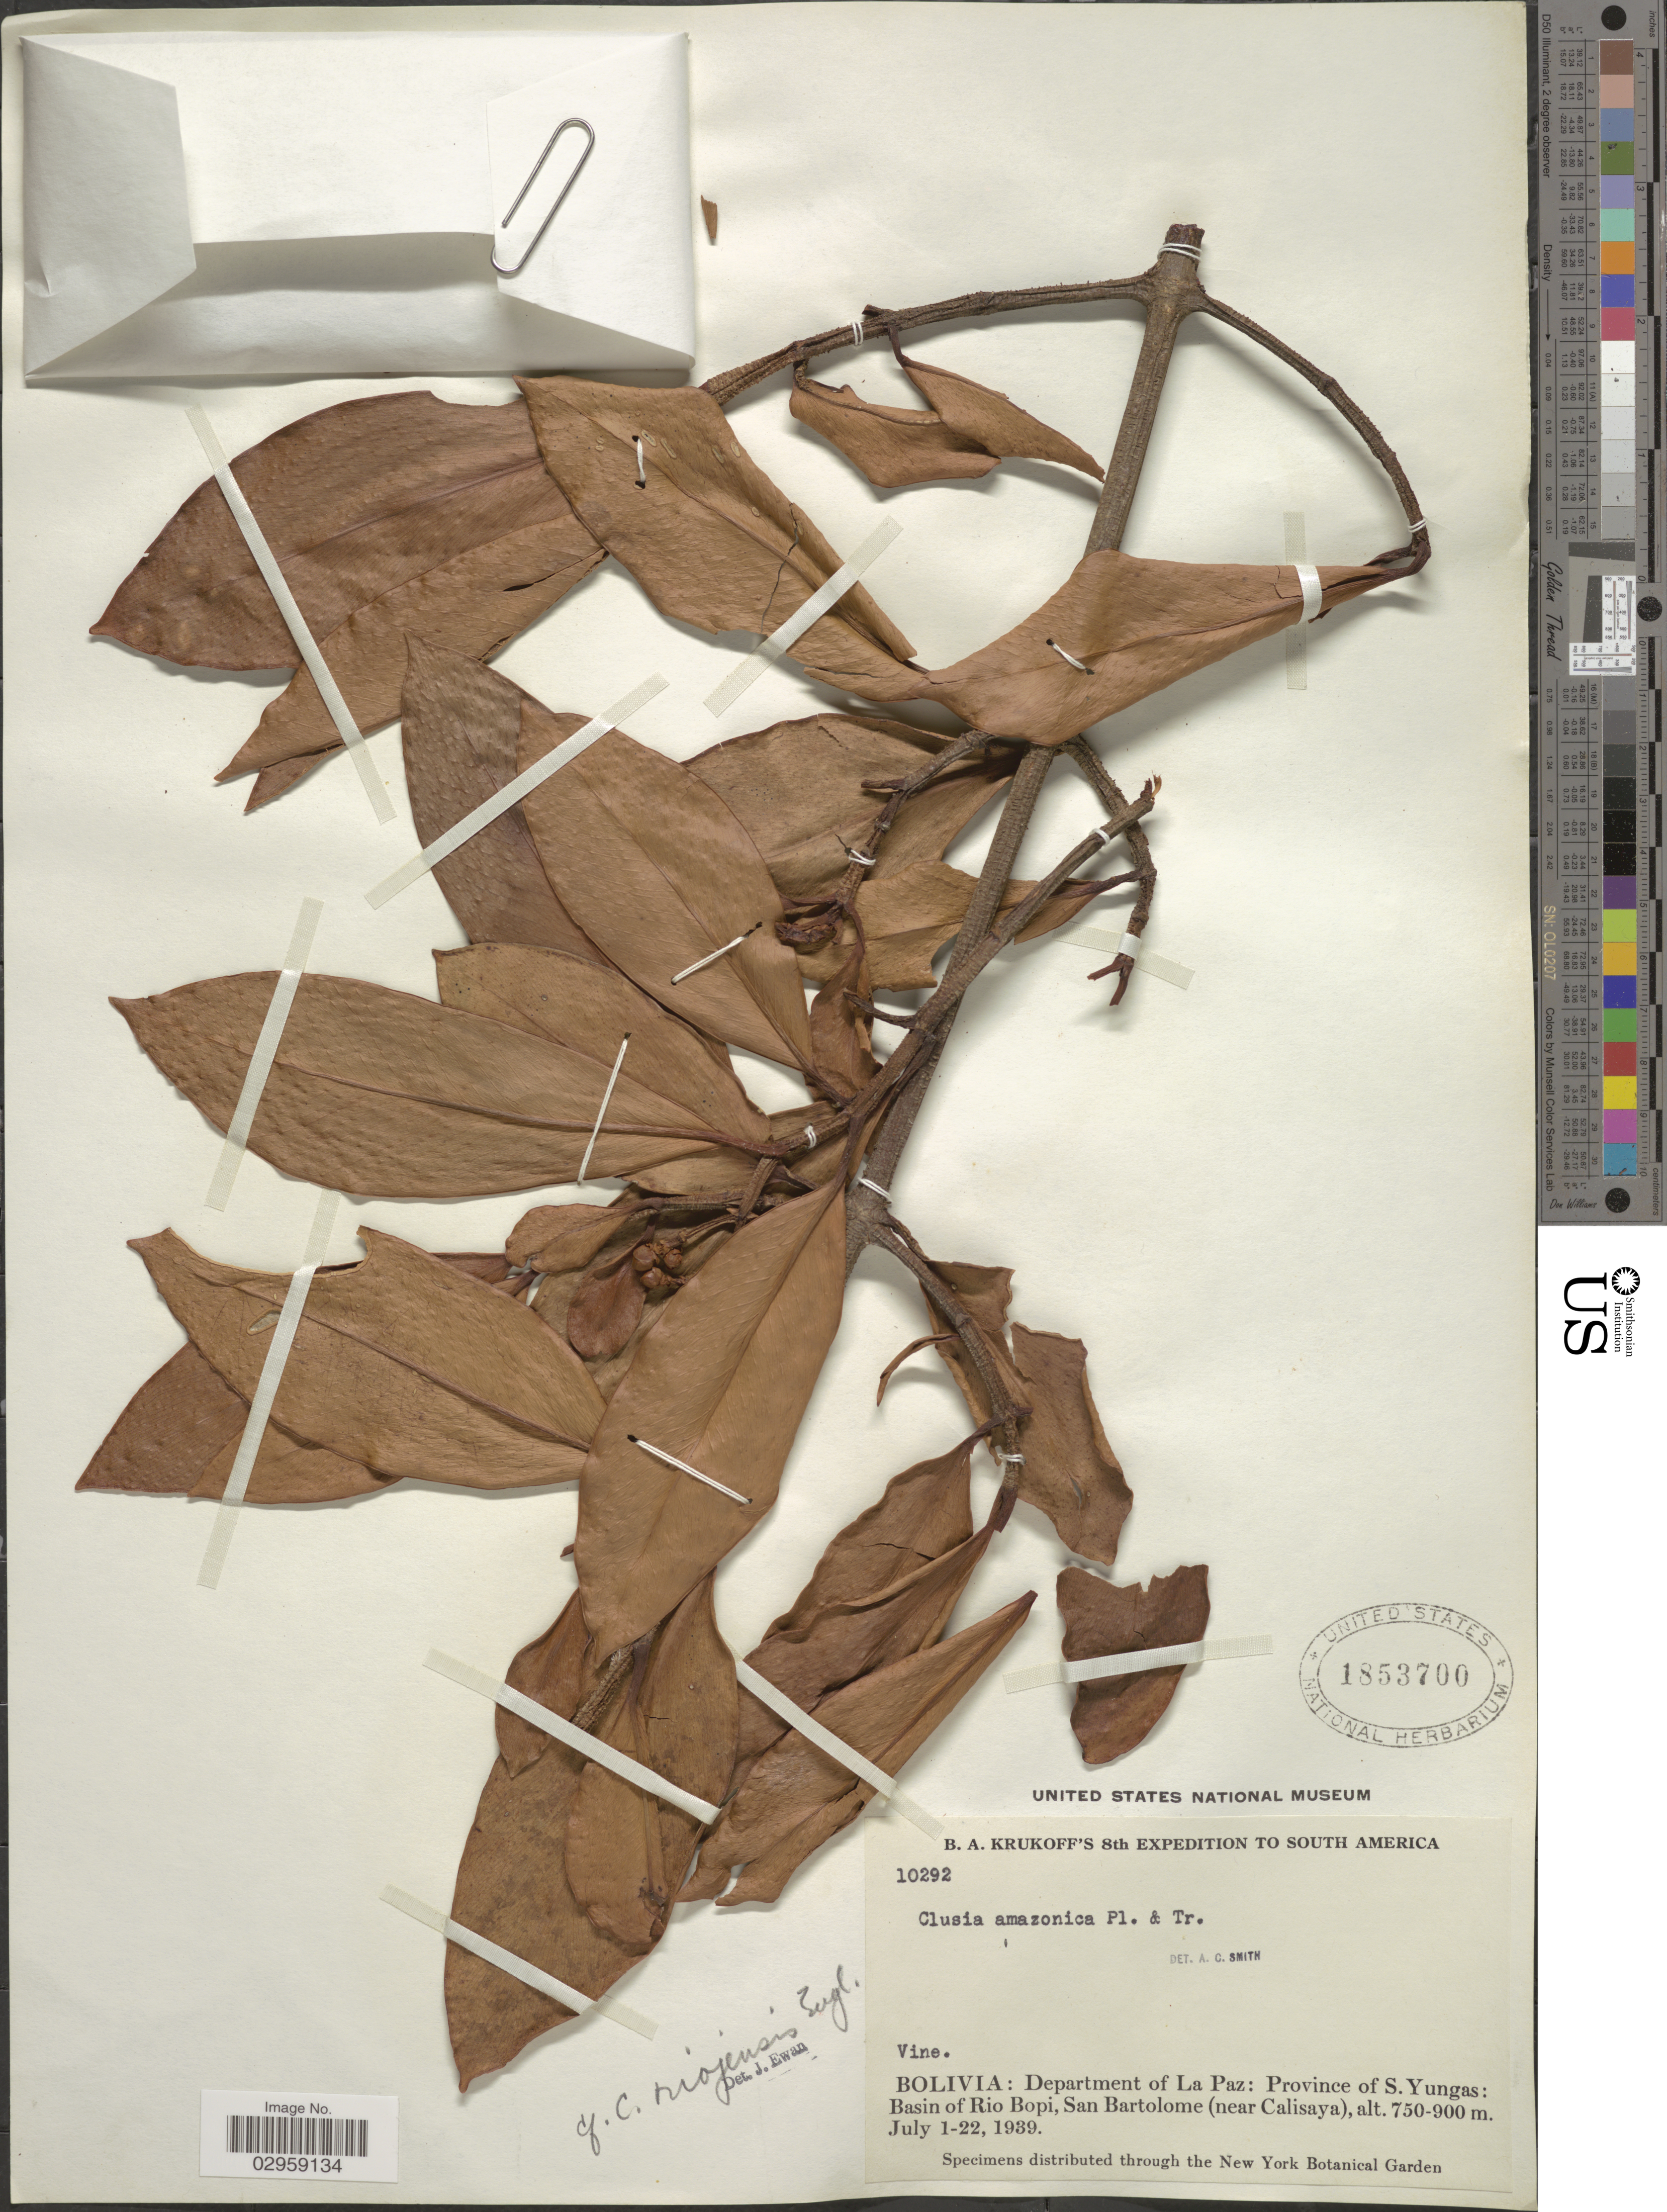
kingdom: Plantae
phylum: Tracheophyta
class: Magnoliopsida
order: Malpighiales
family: Clusiaceae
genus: Clusia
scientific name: Clusia amazonica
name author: Planch. & Triana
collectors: B. A. Krukoff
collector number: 10292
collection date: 1939-07-01/1939-07-22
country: Bolivia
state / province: La Paz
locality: Department of La Paz: Province of S. Yungas: Basin of Rio Bopi, San Bartolome (near Calisaya).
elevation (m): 750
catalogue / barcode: US 1853700